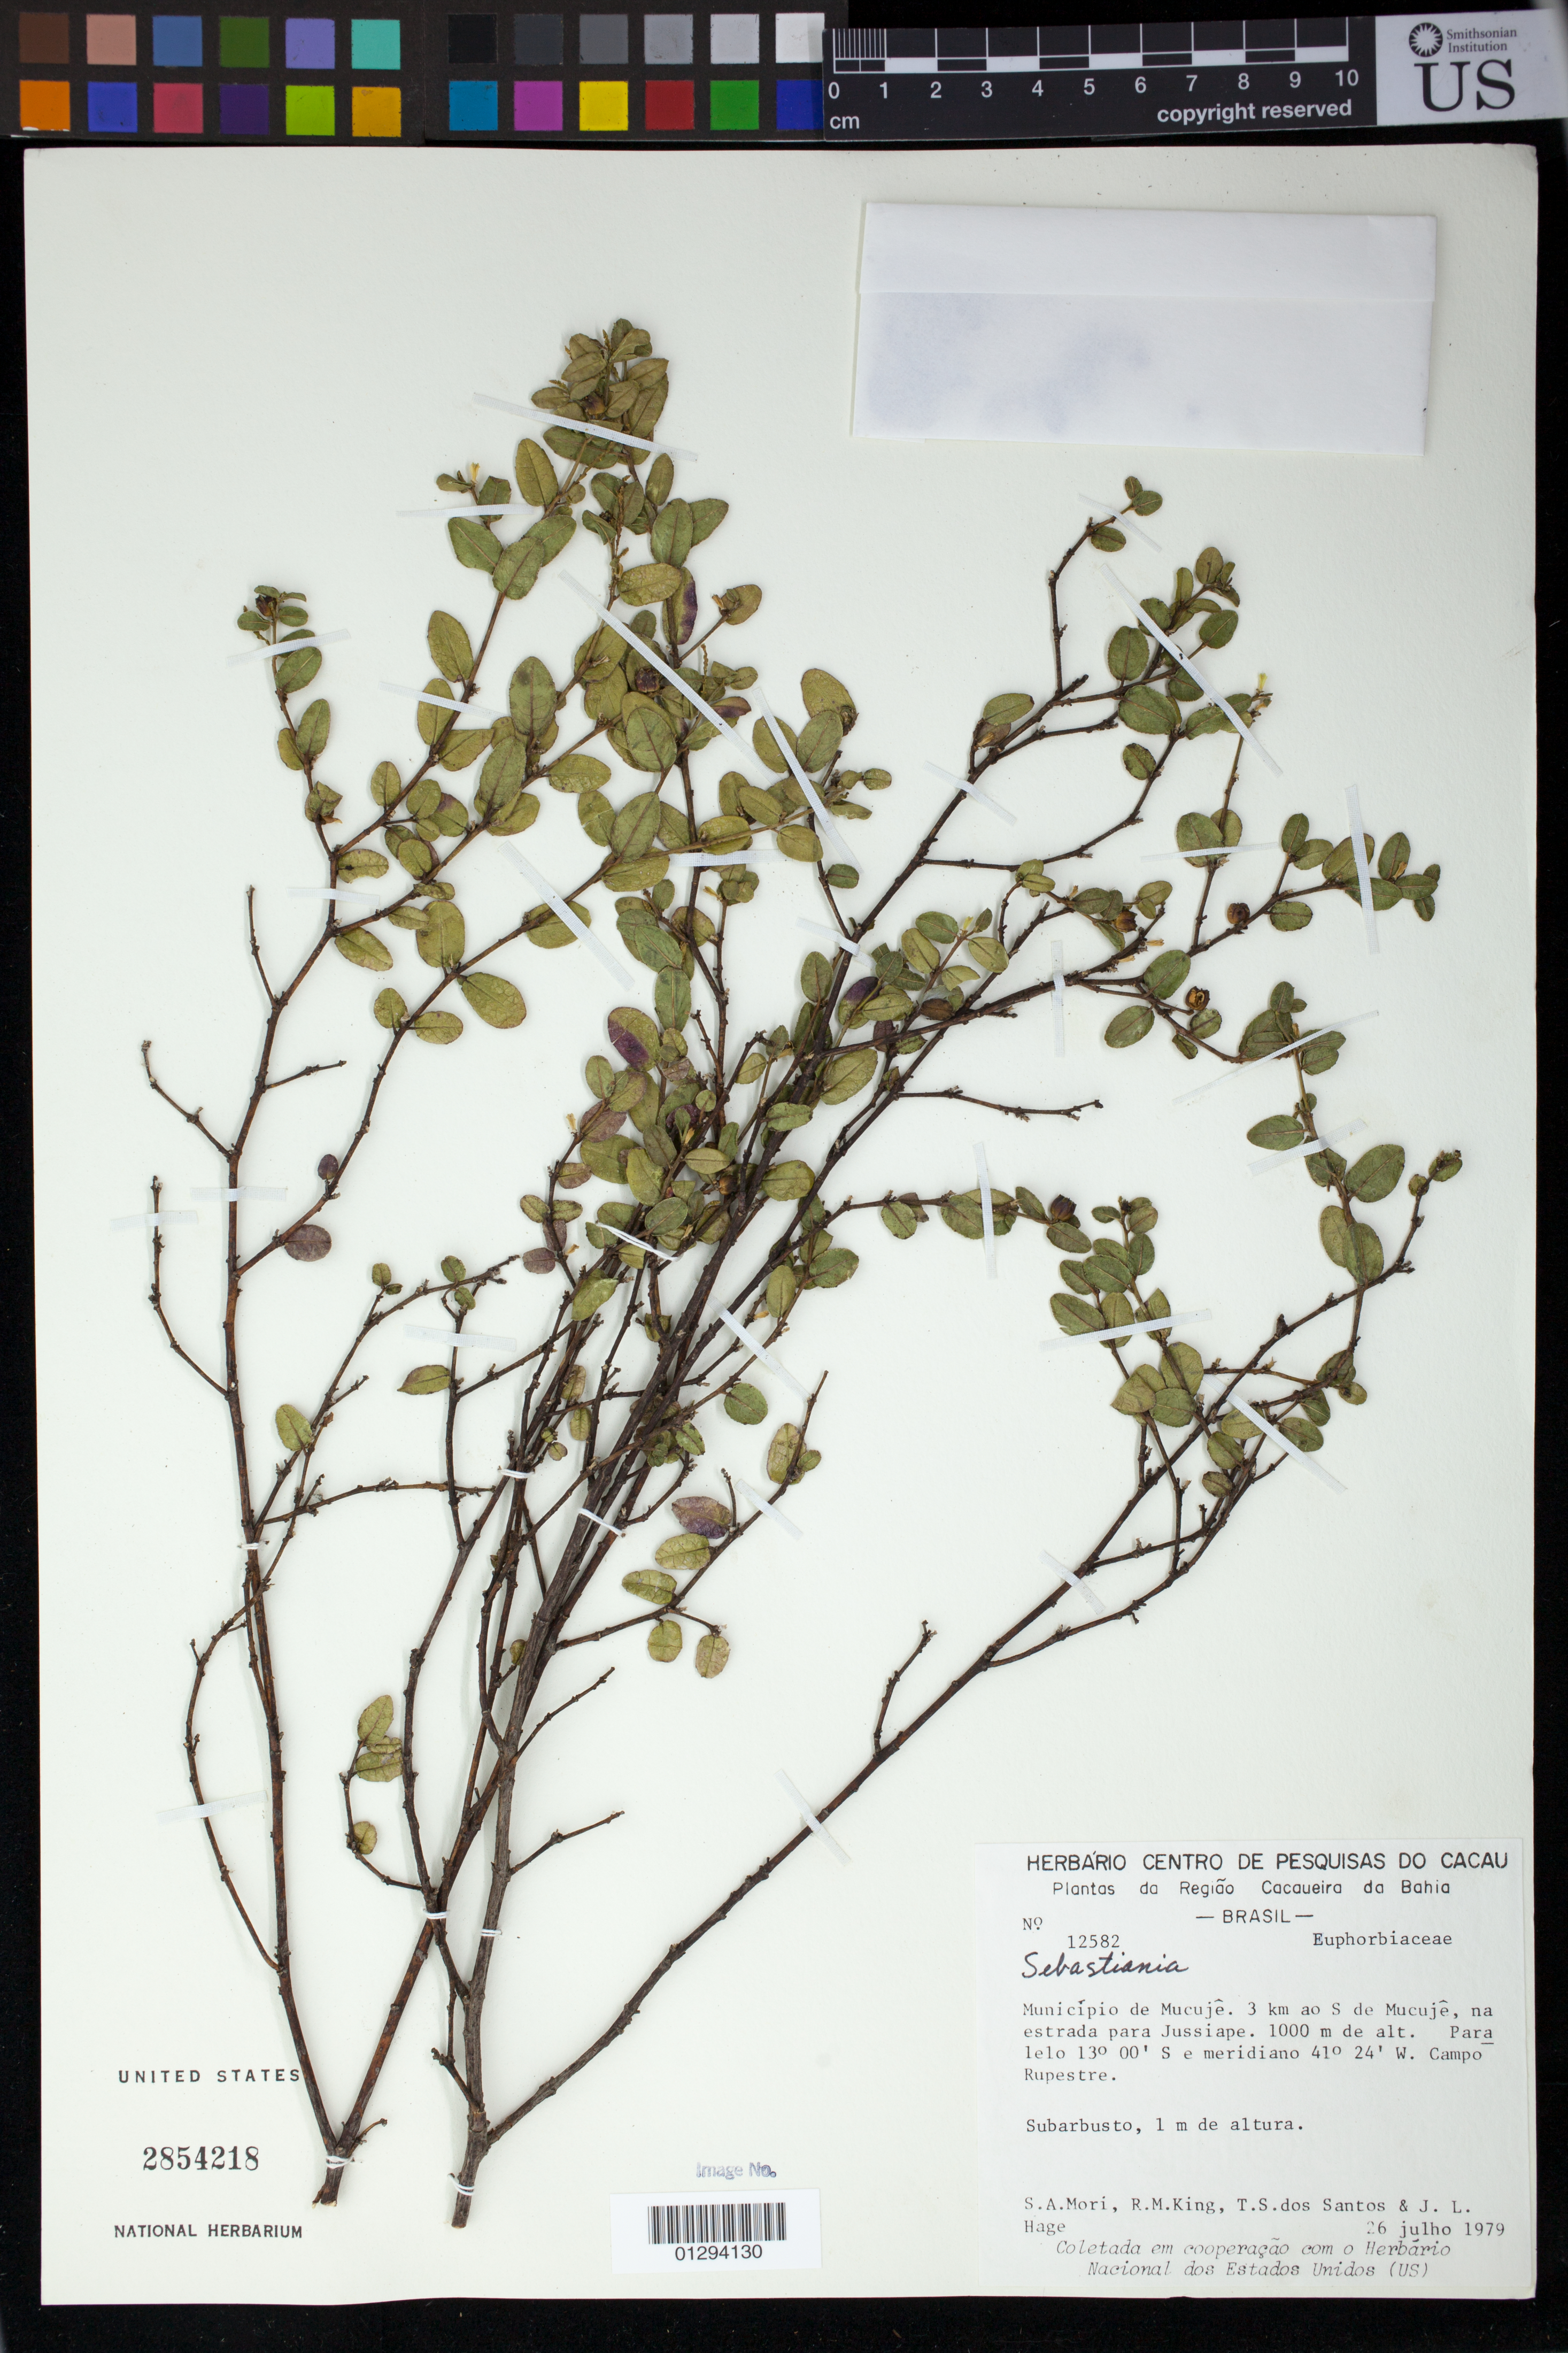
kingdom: Plantae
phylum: Tracheophyta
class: Magnoliopsida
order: Malpighiales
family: Euphorbiaceae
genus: Senefeldera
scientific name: Senefeldera glandulosa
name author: (Sw.) Müll. Arg.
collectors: S. Mori, R. M. King, T. S. Santos & J. Hage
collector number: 12582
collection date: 1979-07-26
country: Brazil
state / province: Bahia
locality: Municipio de Mucuje. 3 km ao S de Mucuje, na estrada para Jussiape.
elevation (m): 1000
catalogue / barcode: US 2854218